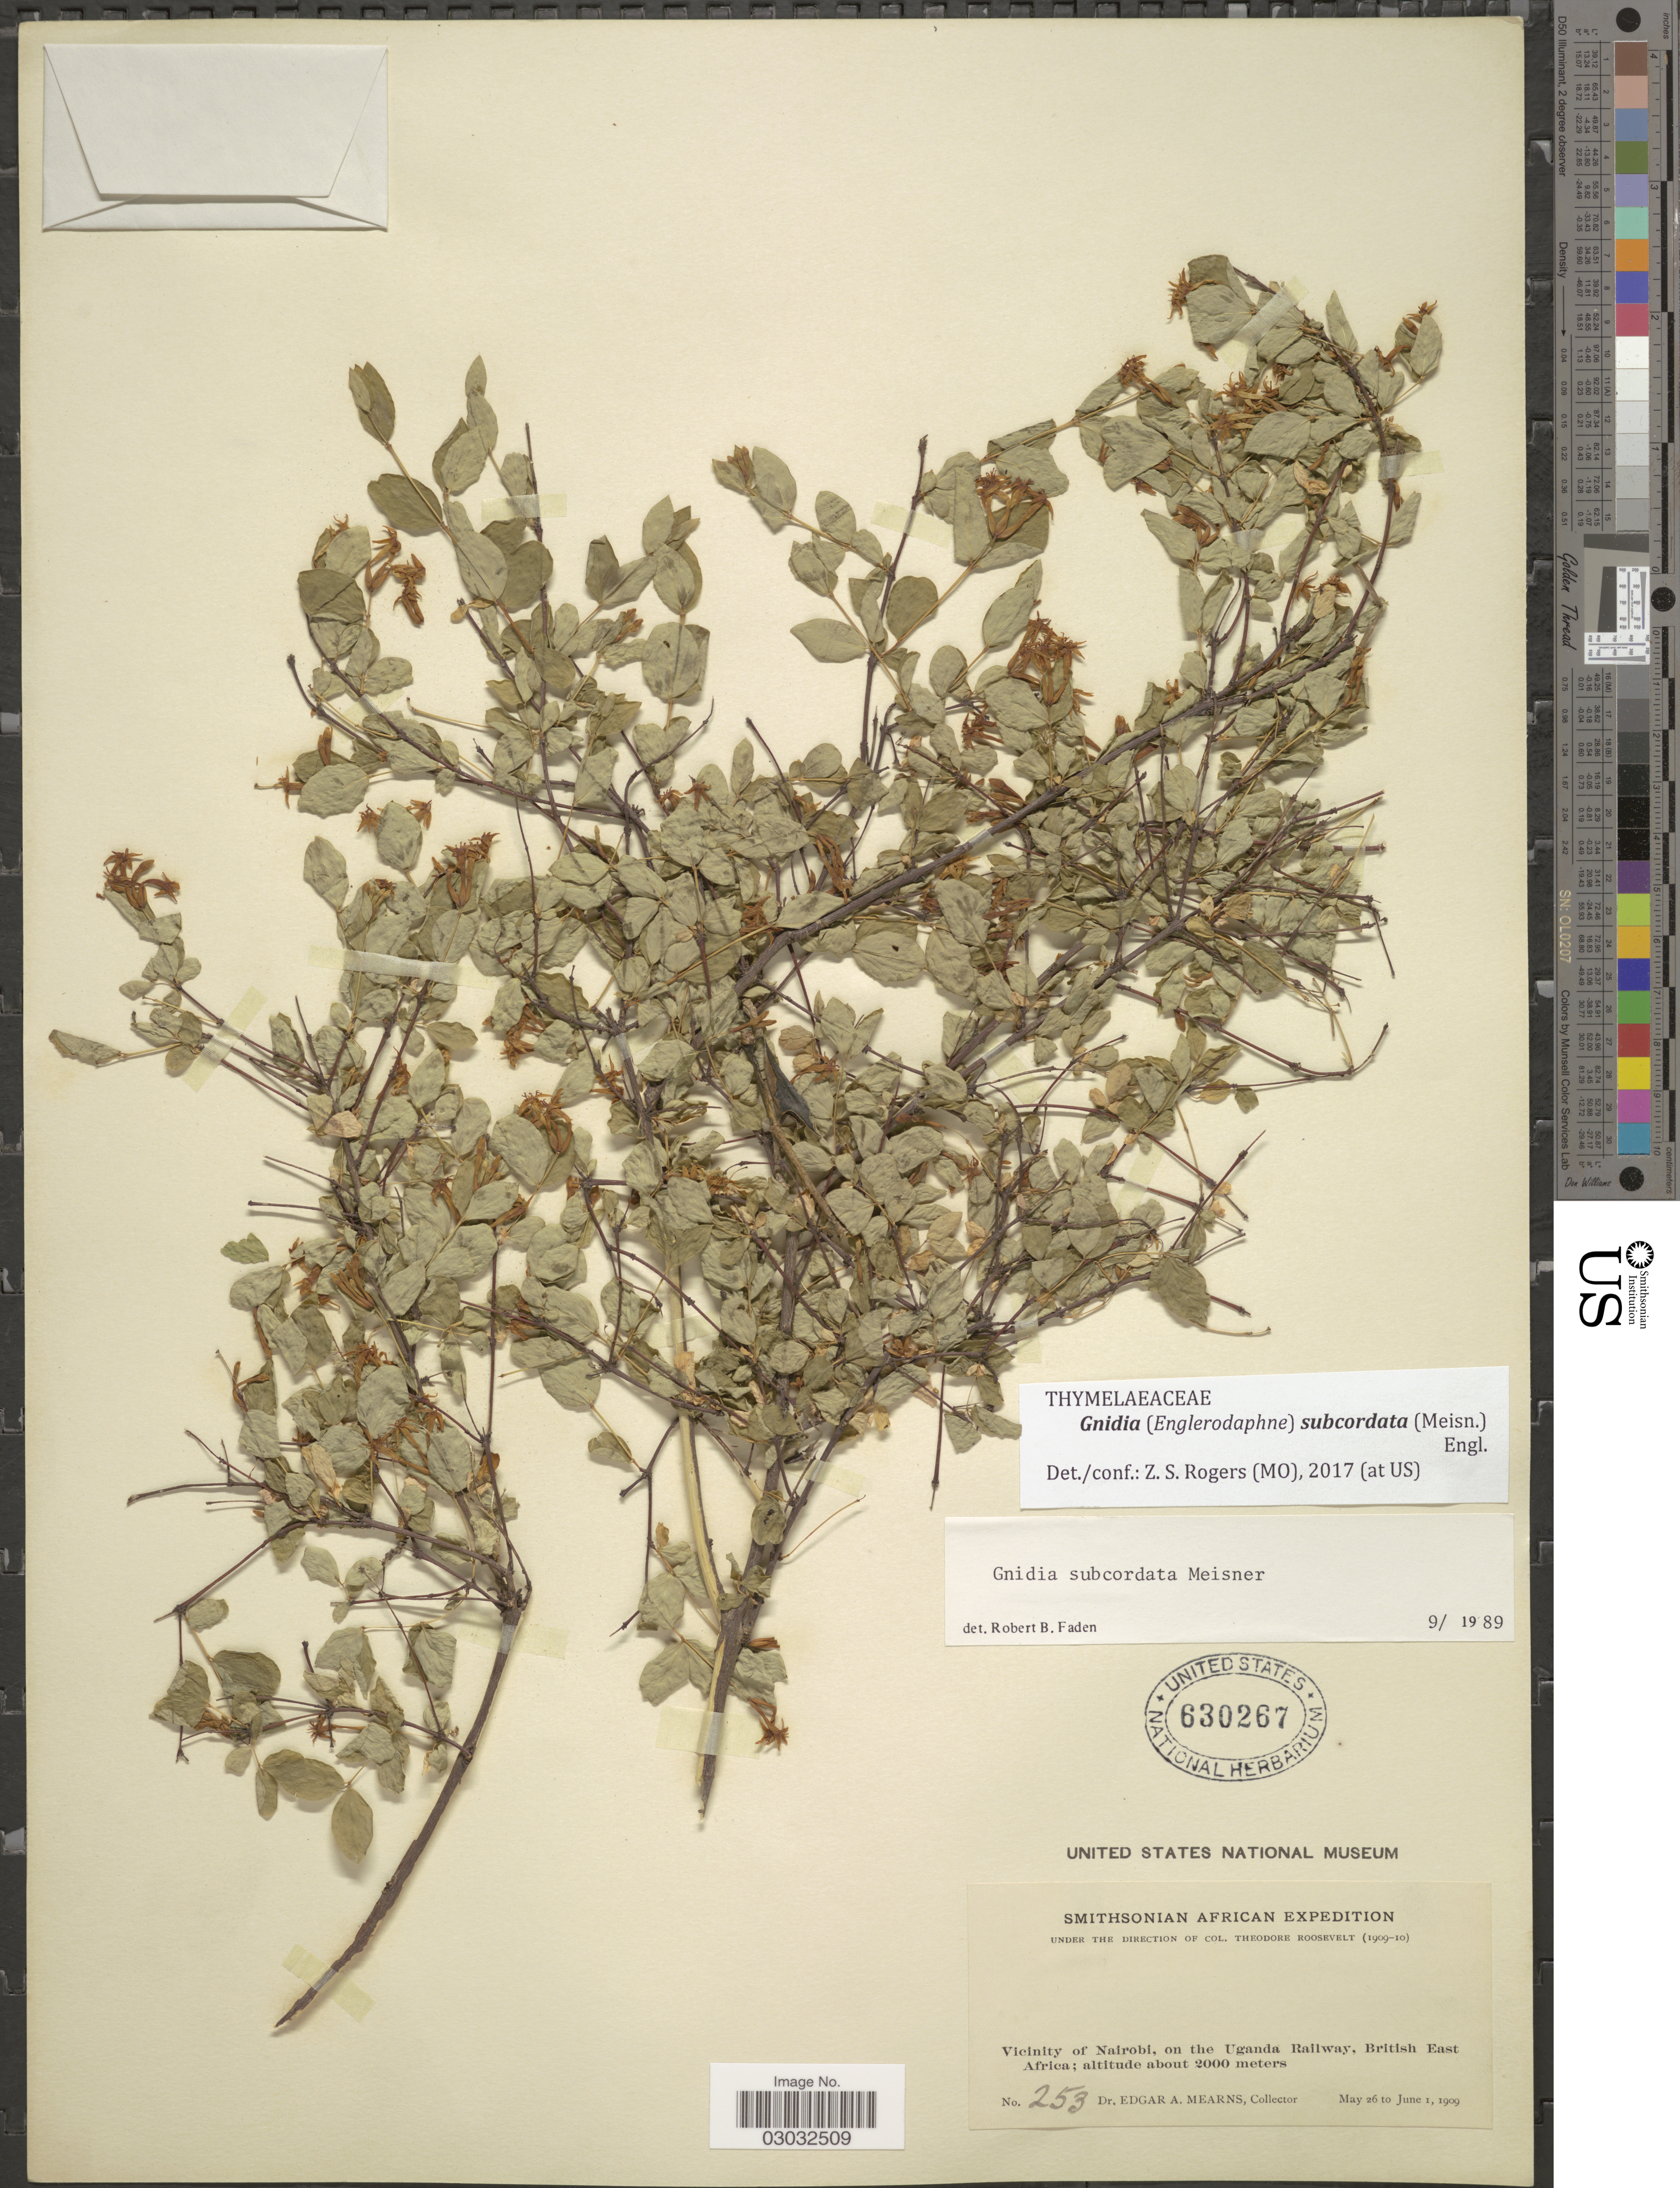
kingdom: Plantae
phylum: Tracheophyta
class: Magnoliopsida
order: Malvales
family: Thymelaeaceae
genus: Englerodaphne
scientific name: Englerodaphne subcordata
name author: (Meisn.) Engl.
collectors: E. A. Mearns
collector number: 253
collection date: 1909-05-26/1909-06-01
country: Kenya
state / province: Nairobi Area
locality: Vicinity of Nairobi, on the Uganda Railway, British East Africa.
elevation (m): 2000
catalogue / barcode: US 630267